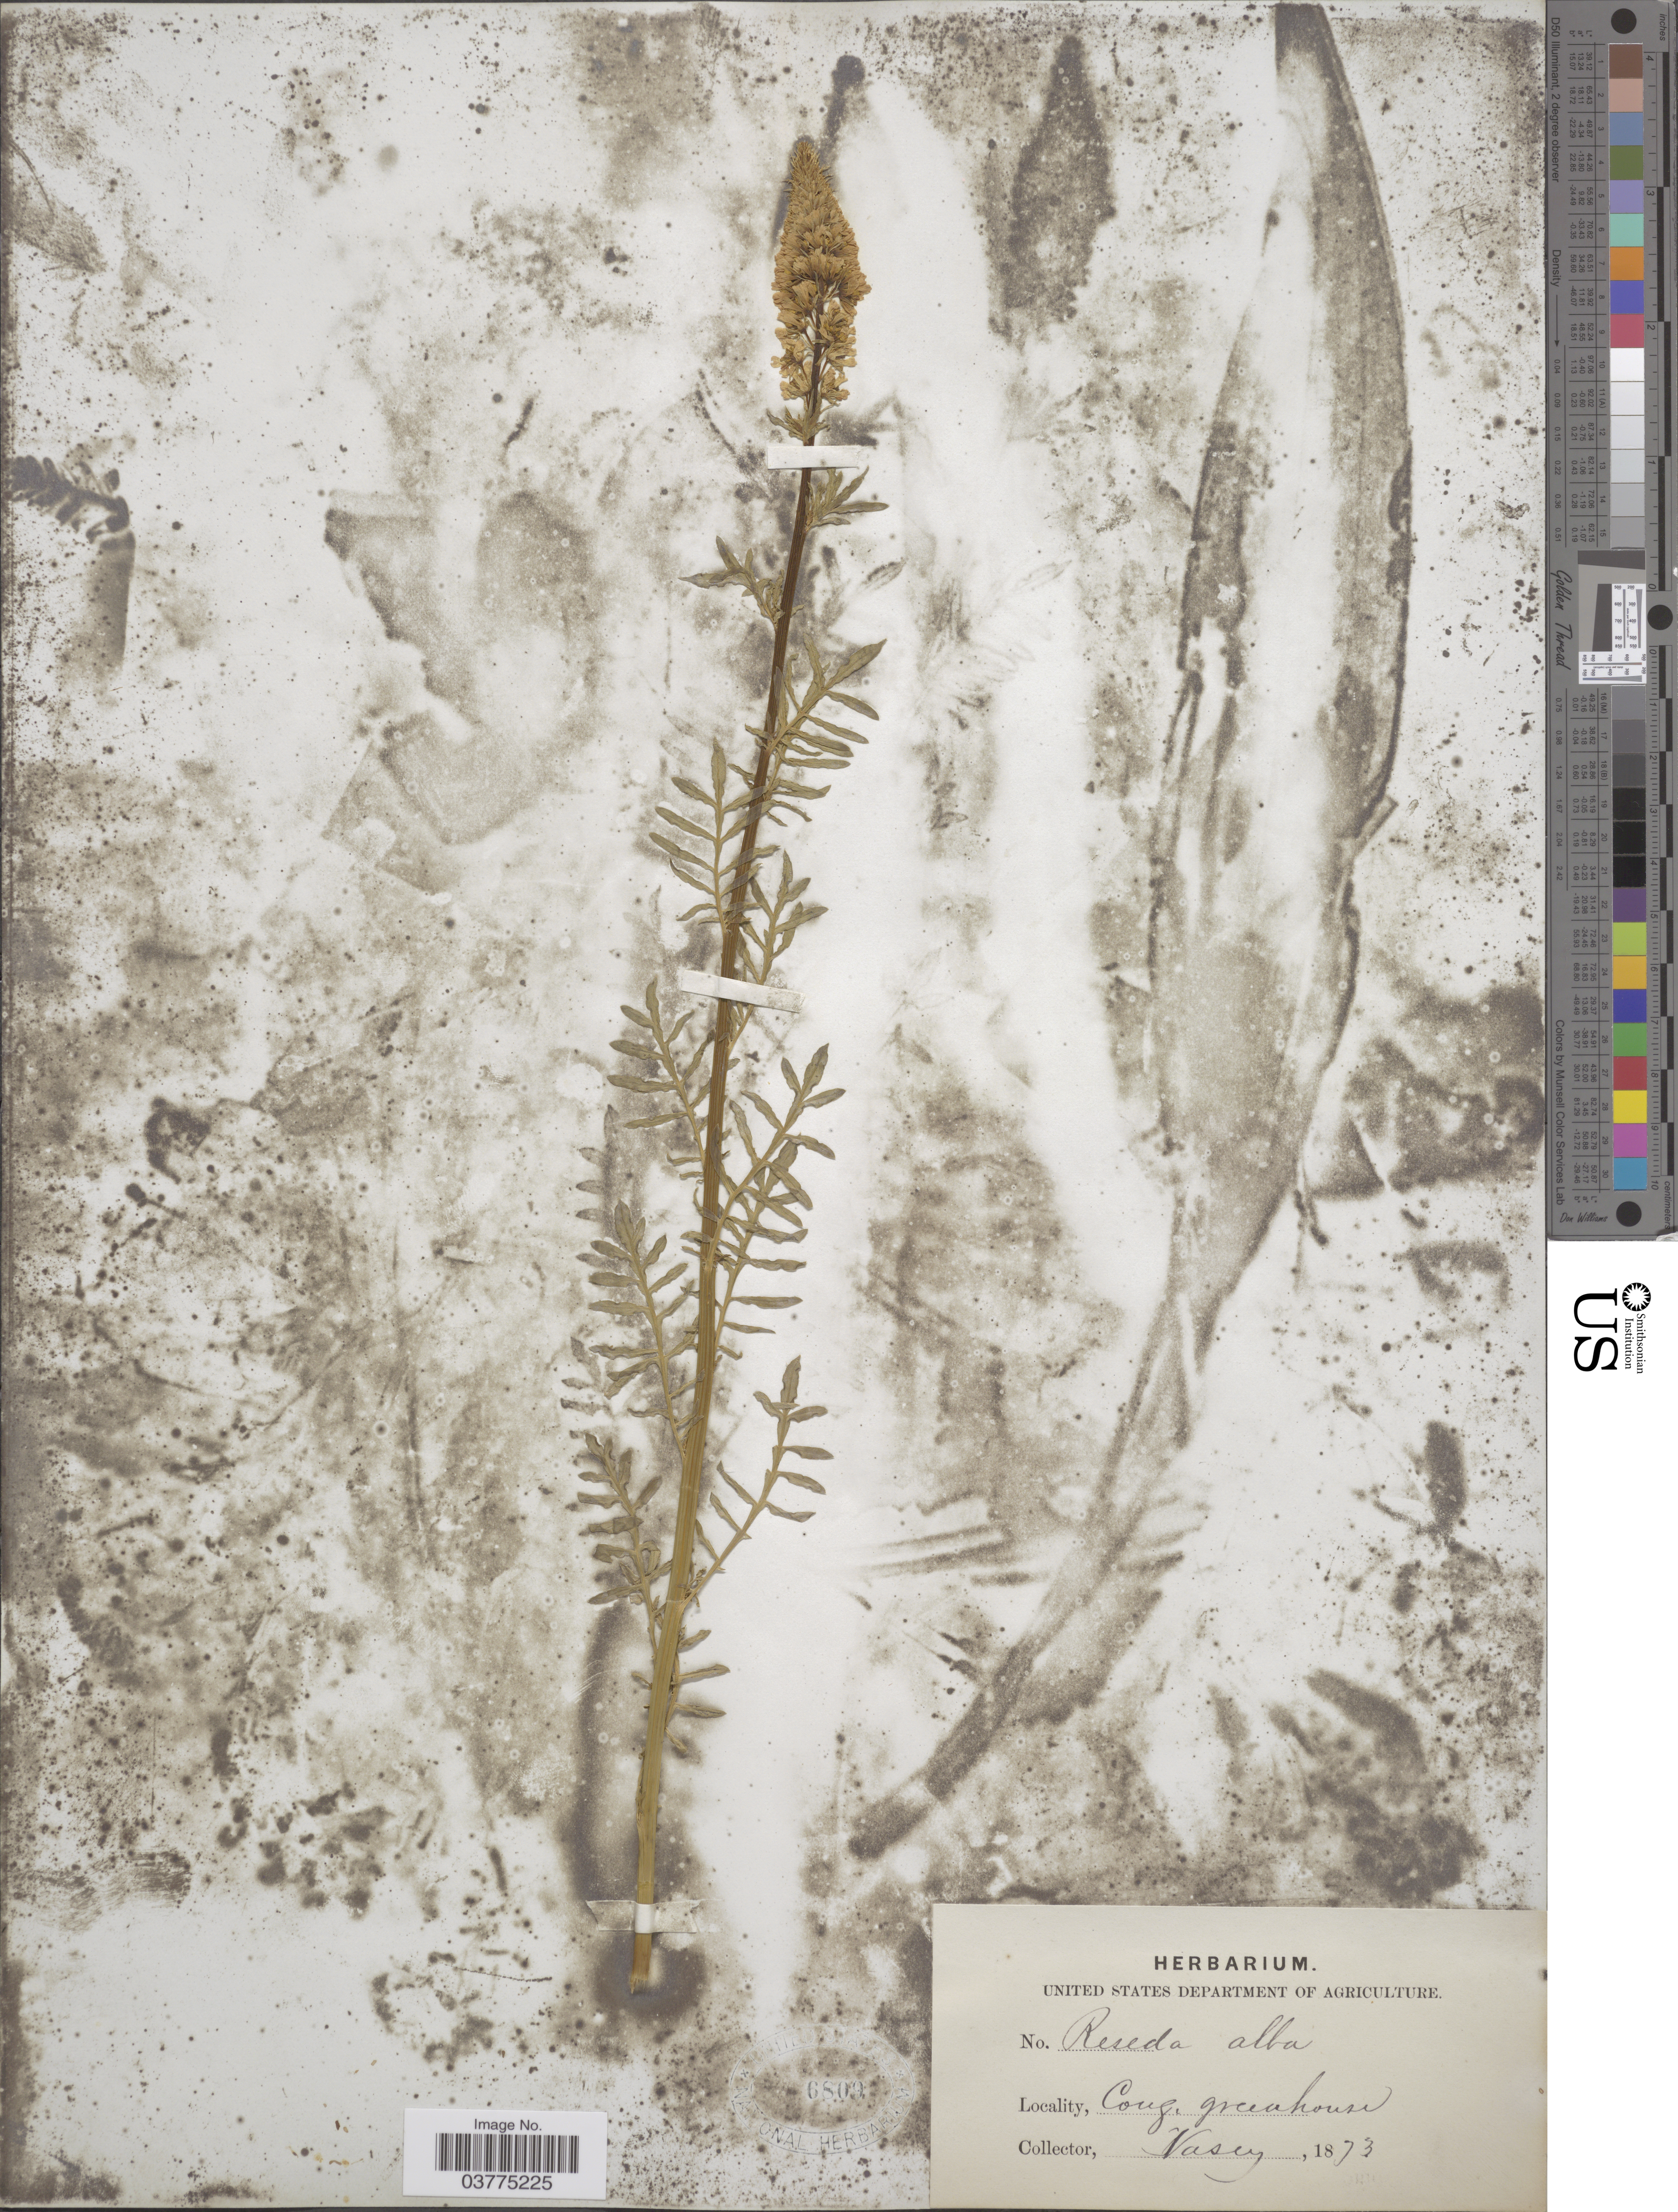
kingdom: Plantae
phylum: Tracheophyta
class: Magnoliopsida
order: Brassicales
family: Resedaceae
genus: Reseda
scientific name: Reseda alba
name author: L.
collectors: Vasey, --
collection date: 1873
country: United States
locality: Cong. greenhouse.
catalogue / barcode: US 6809